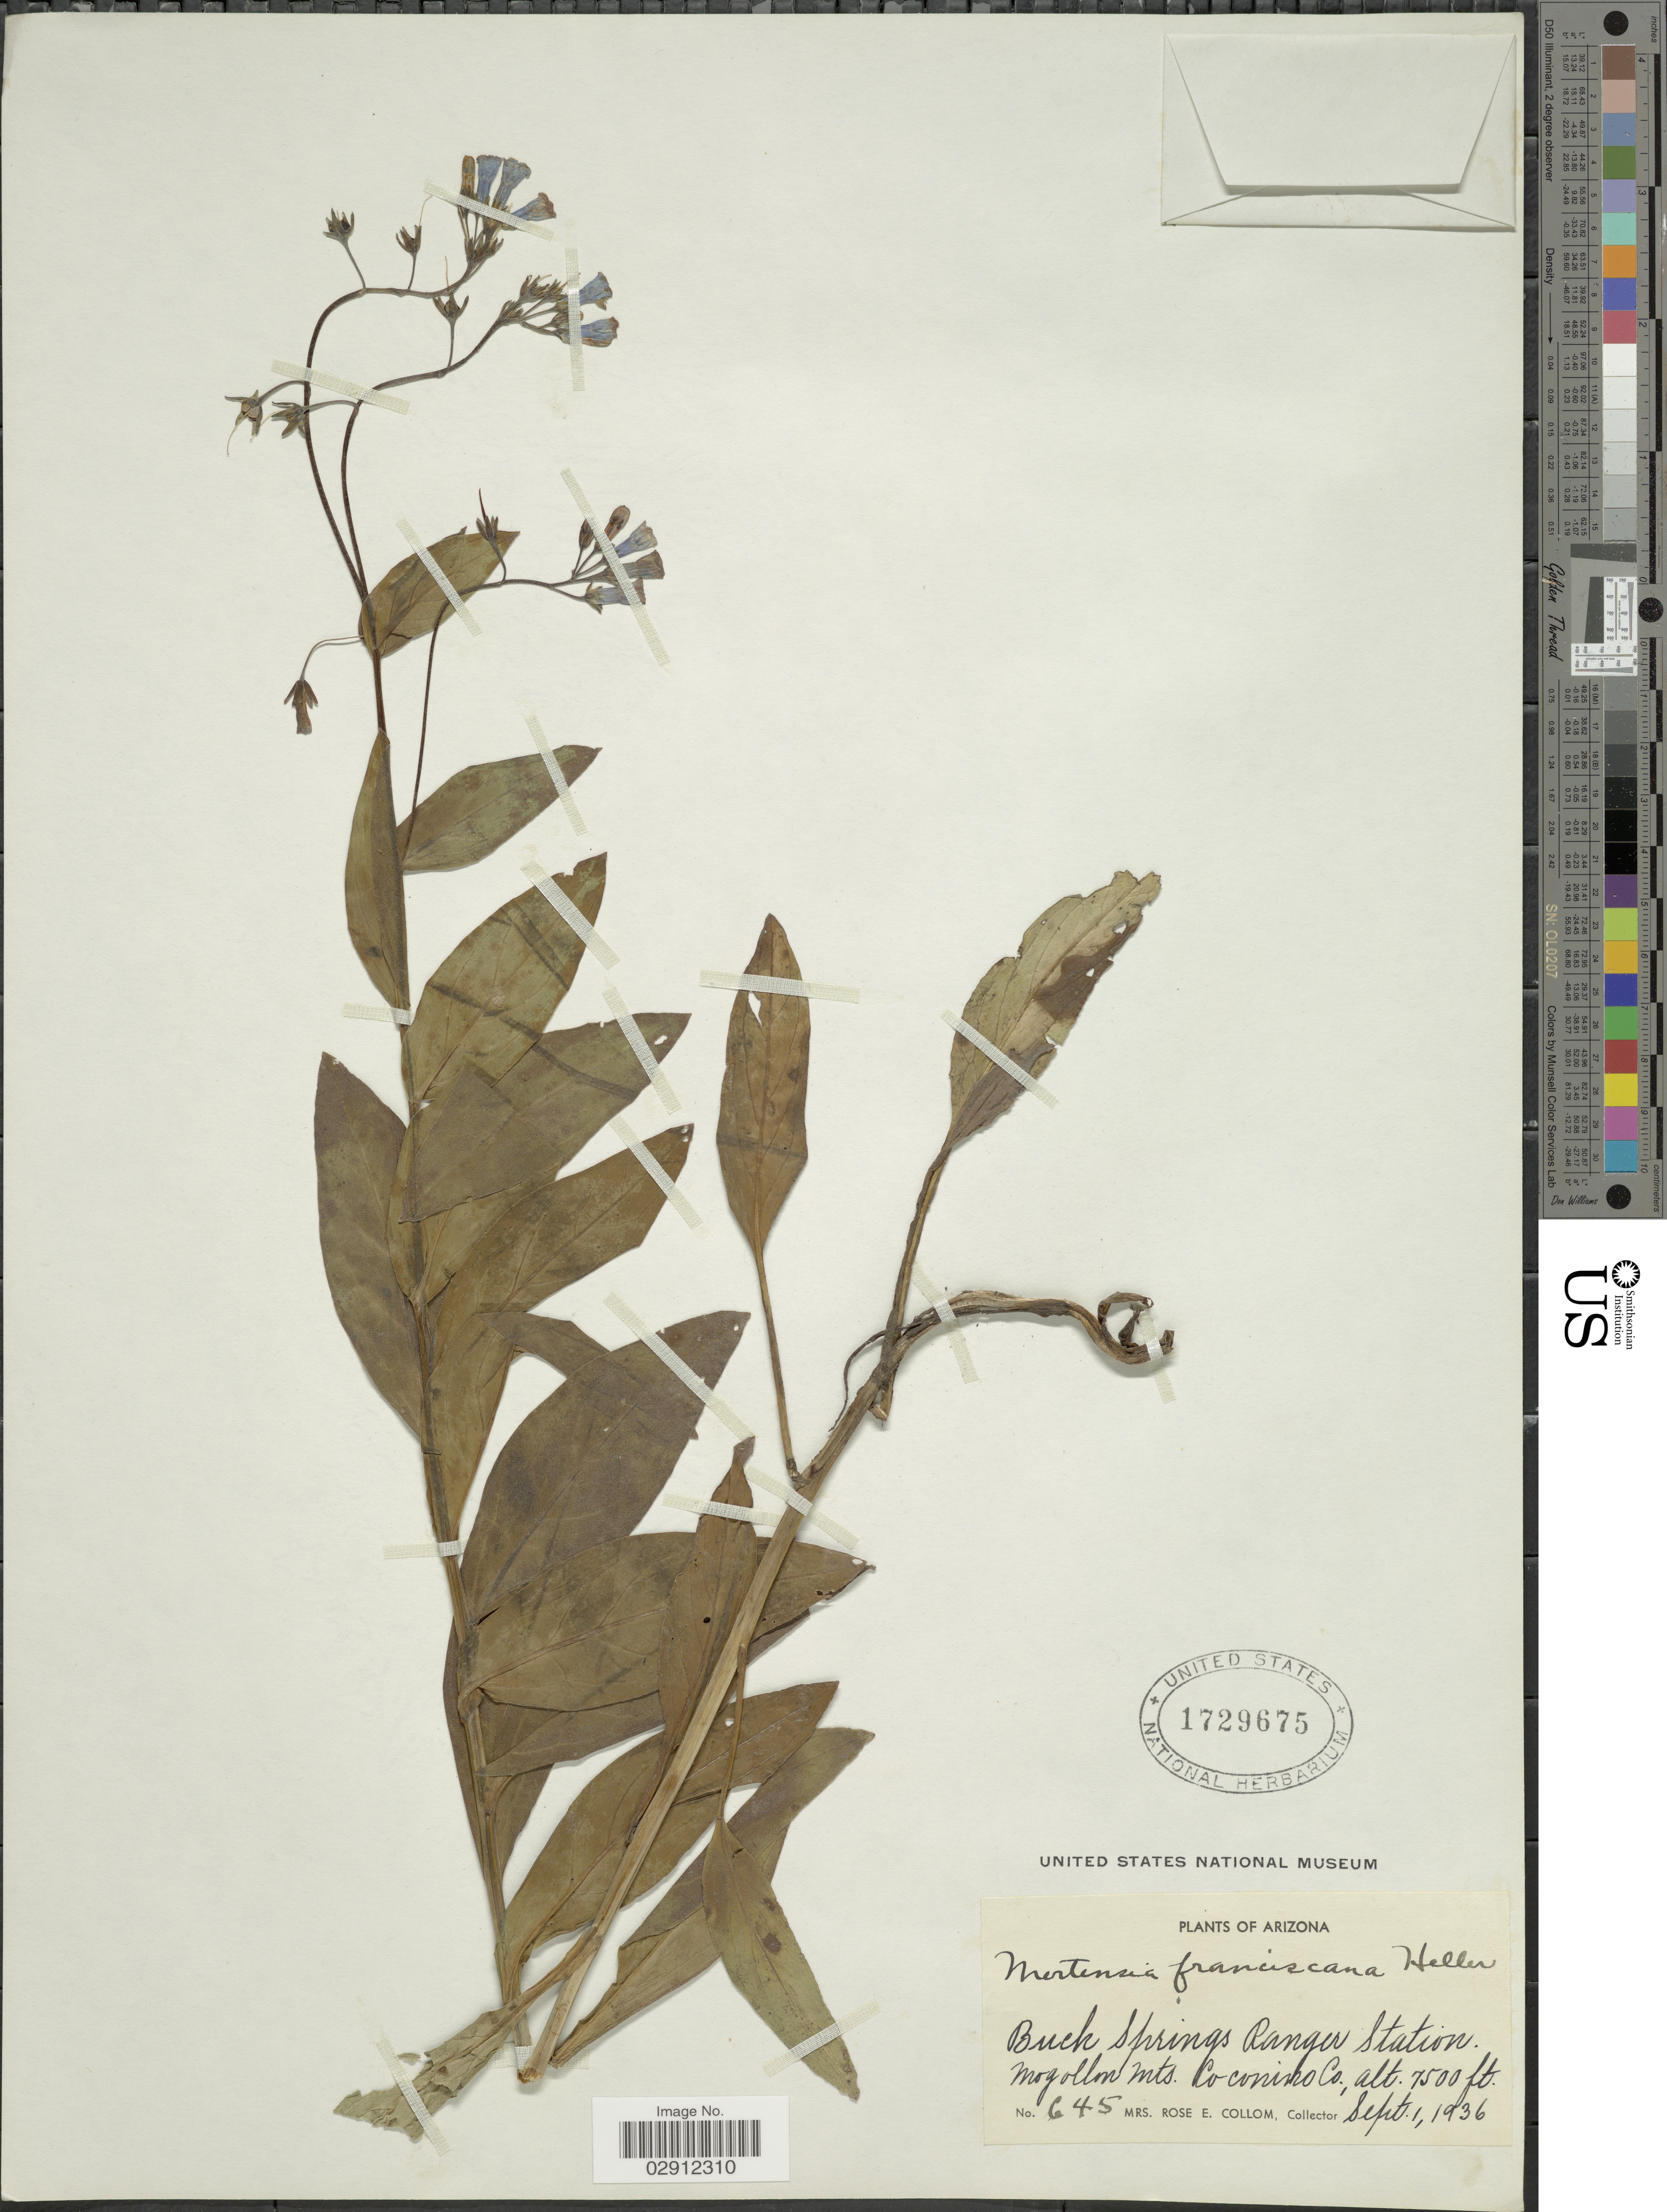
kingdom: Plantae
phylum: Tracheophyta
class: Magnoliopsida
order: Boraginales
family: Boraginaceae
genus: Mertensia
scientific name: Mertensia franciscana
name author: A. Heller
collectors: R. E. Collom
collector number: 645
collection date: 1936-09-01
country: United States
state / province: Arizona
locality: Buck Springs Ranger Station. Mogollon Mts. Coconino Co.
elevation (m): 2286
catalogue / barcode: US 1729675